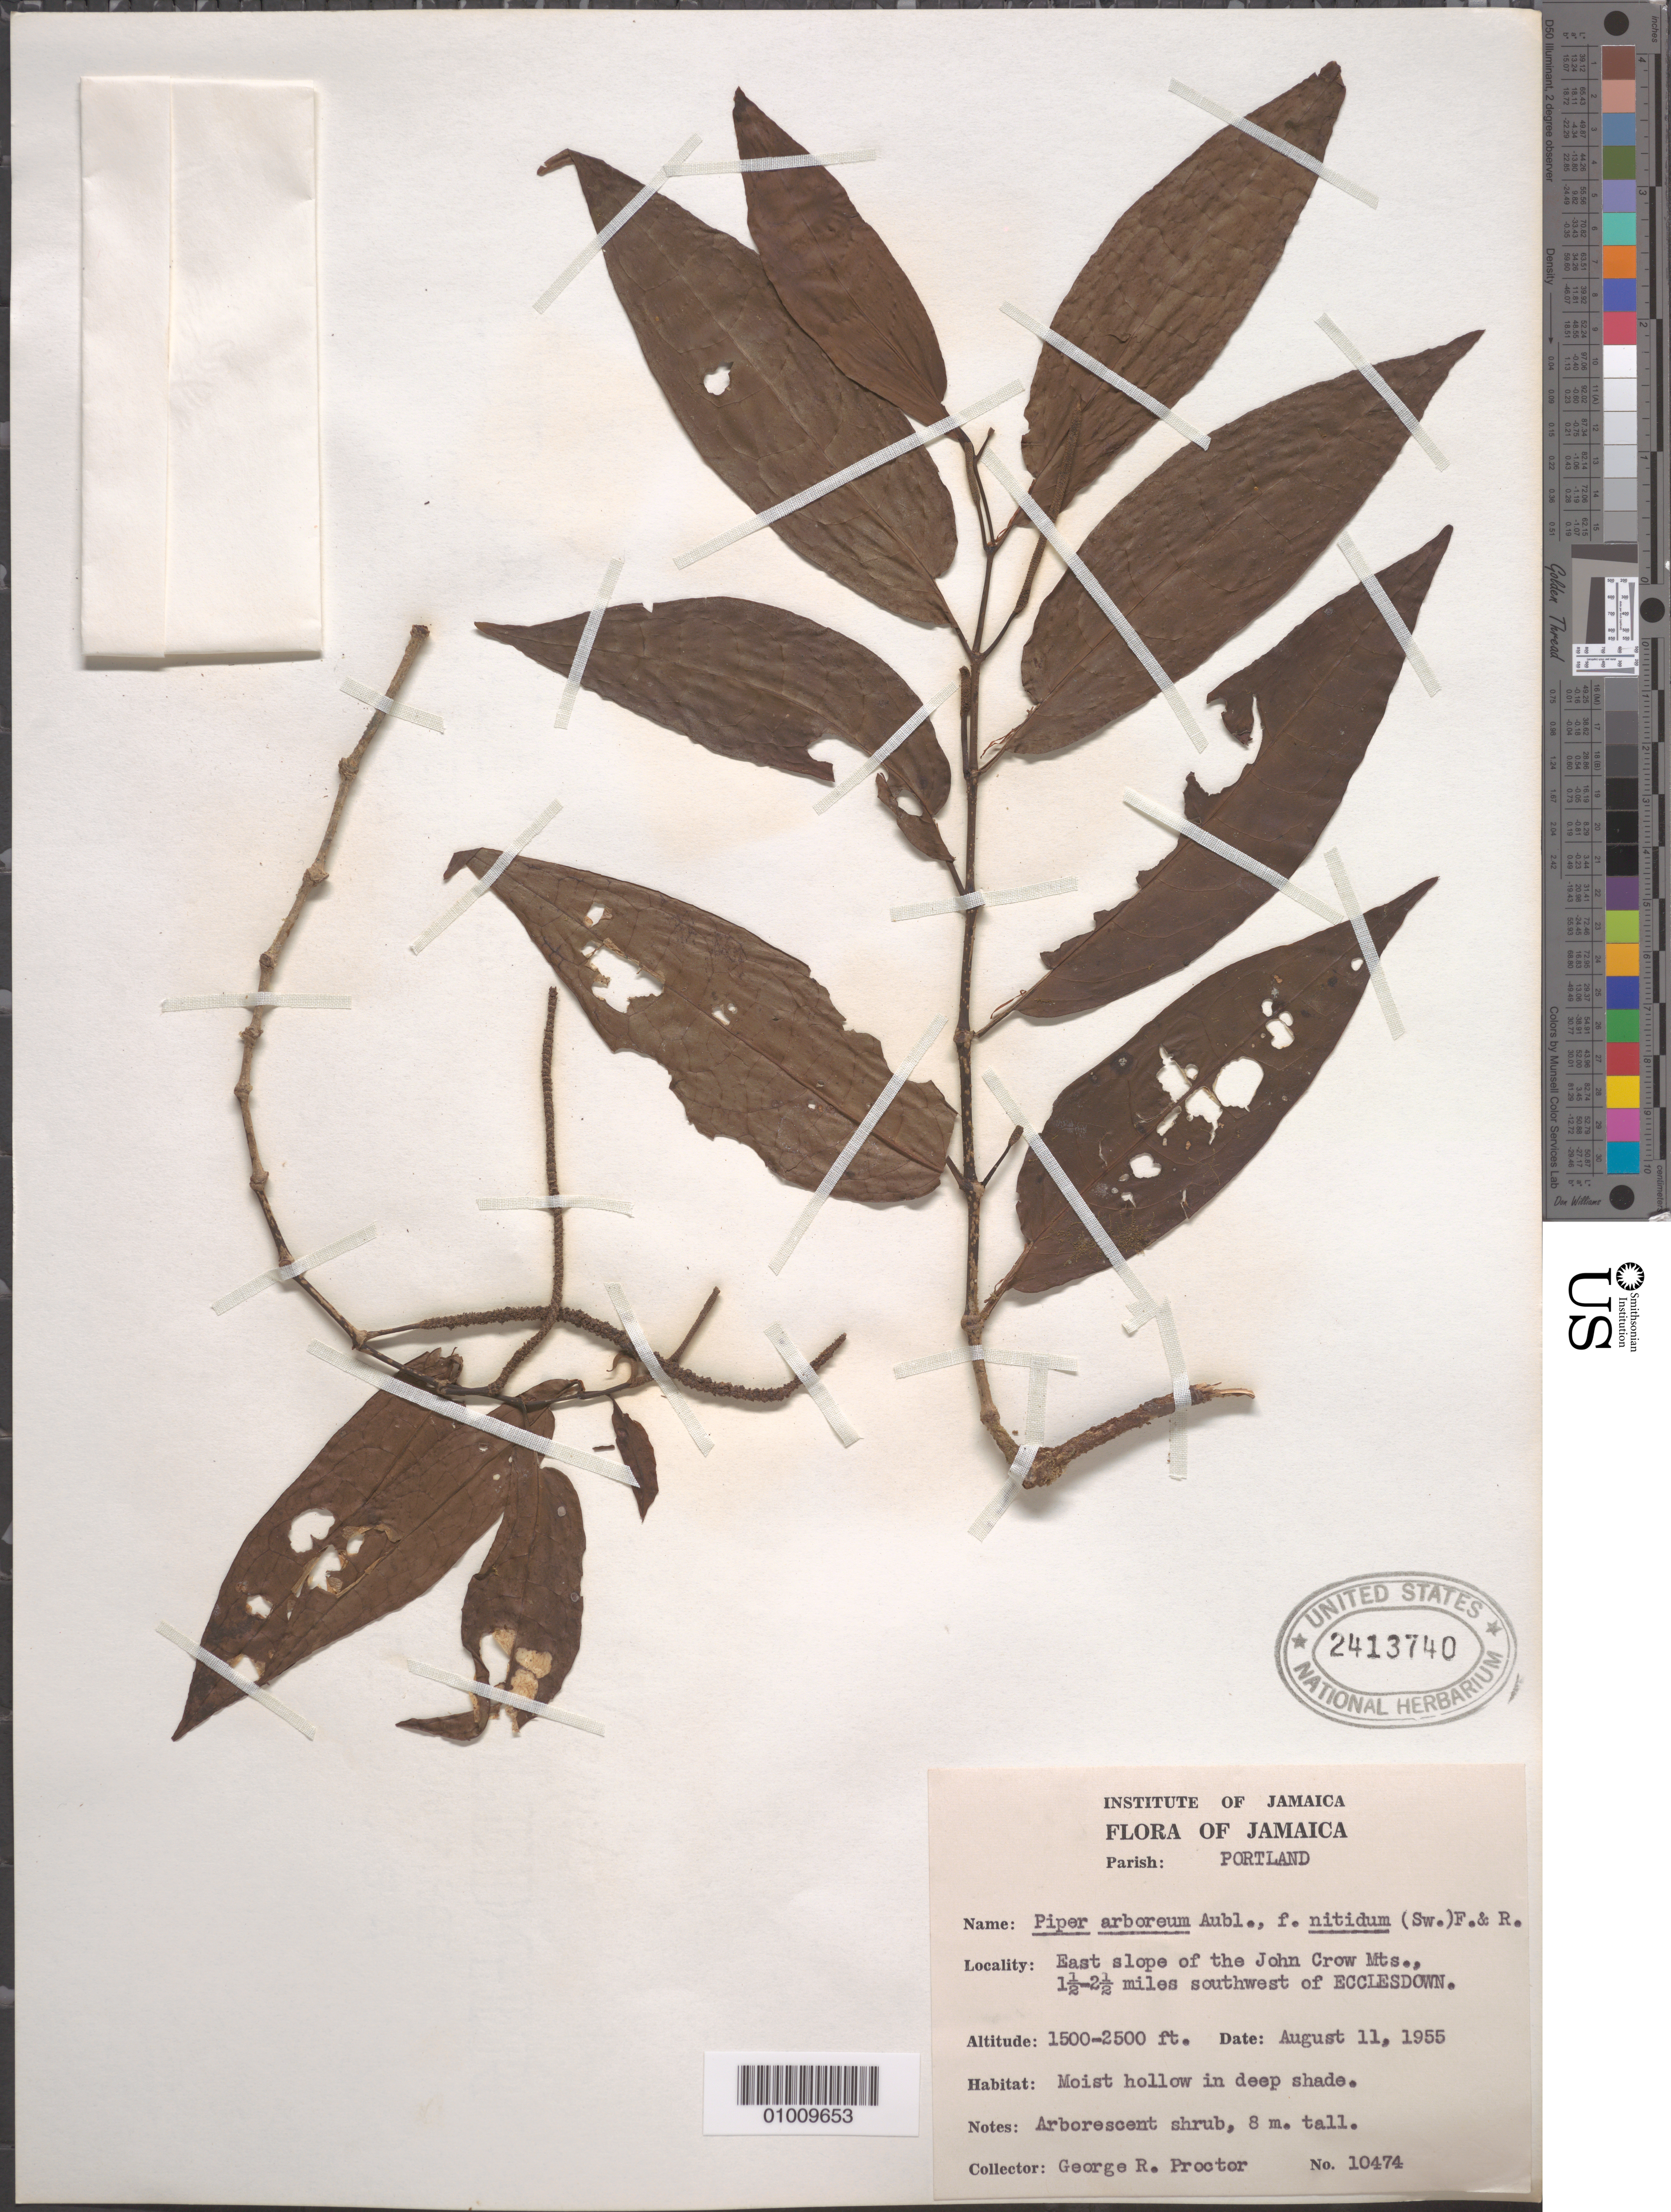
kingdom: Plantae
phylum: Tracheophyta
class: Magnoliopsida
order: Piperales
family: Piperaceae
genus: Piper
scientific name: Piper arboreum var. arboreum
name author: Aubl.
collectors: G. R. Proctor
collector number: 10474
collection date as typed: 11 Aug 1955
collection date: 1955-08-11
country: Jamaica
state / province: Portland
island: Jamaica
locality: E slope of the John Crow Mts. 1.5-2.5 miles SW of Ecclesdown.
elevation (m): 457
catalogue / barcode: US 2413740